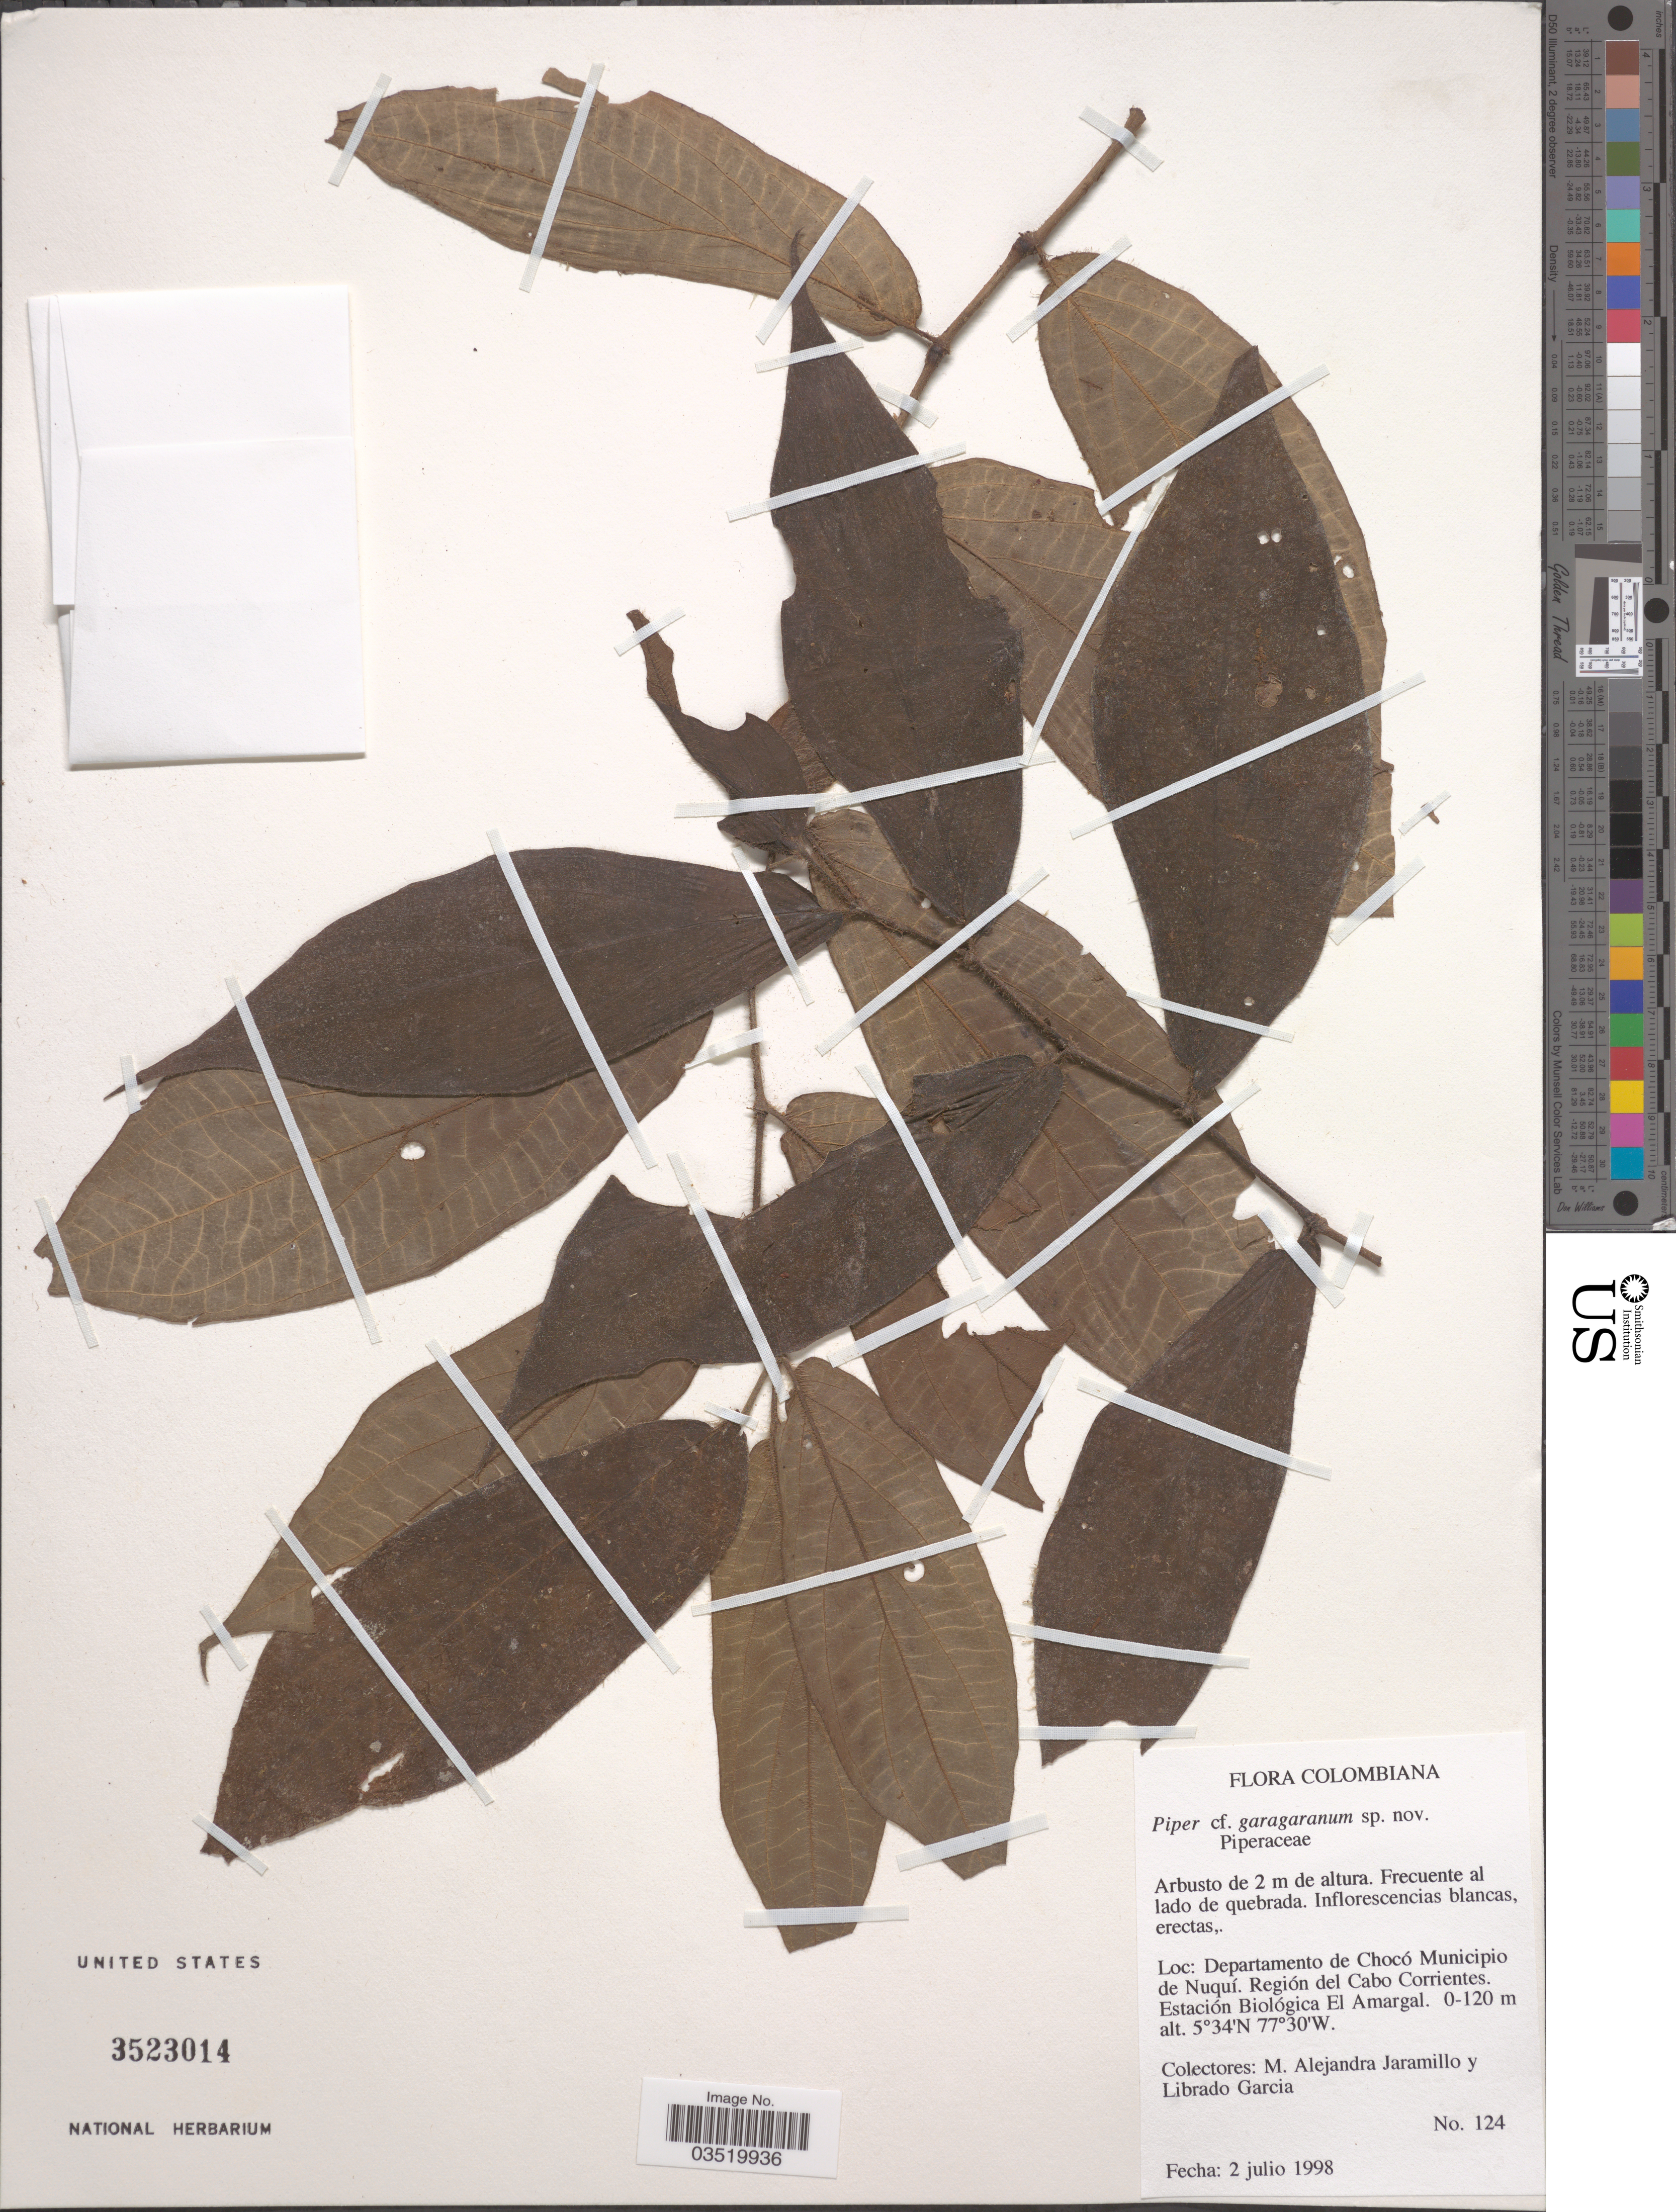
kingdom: Plantae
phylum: Tracheophyta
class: Magnoliopsida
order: Piperales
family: Piperaceae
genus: Piper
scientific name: Piper garagaranum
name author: C. DC.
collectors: M. A. Jaramillo & L. Garcia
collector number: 124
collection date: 1998-07-02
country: Colombia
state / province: Chocó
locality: Departamento de Chocó Municipio de Nuquí.Región del Cabo Corrientes. Estación Biológica El Amargal.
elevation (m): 0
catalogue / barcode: US 3523014